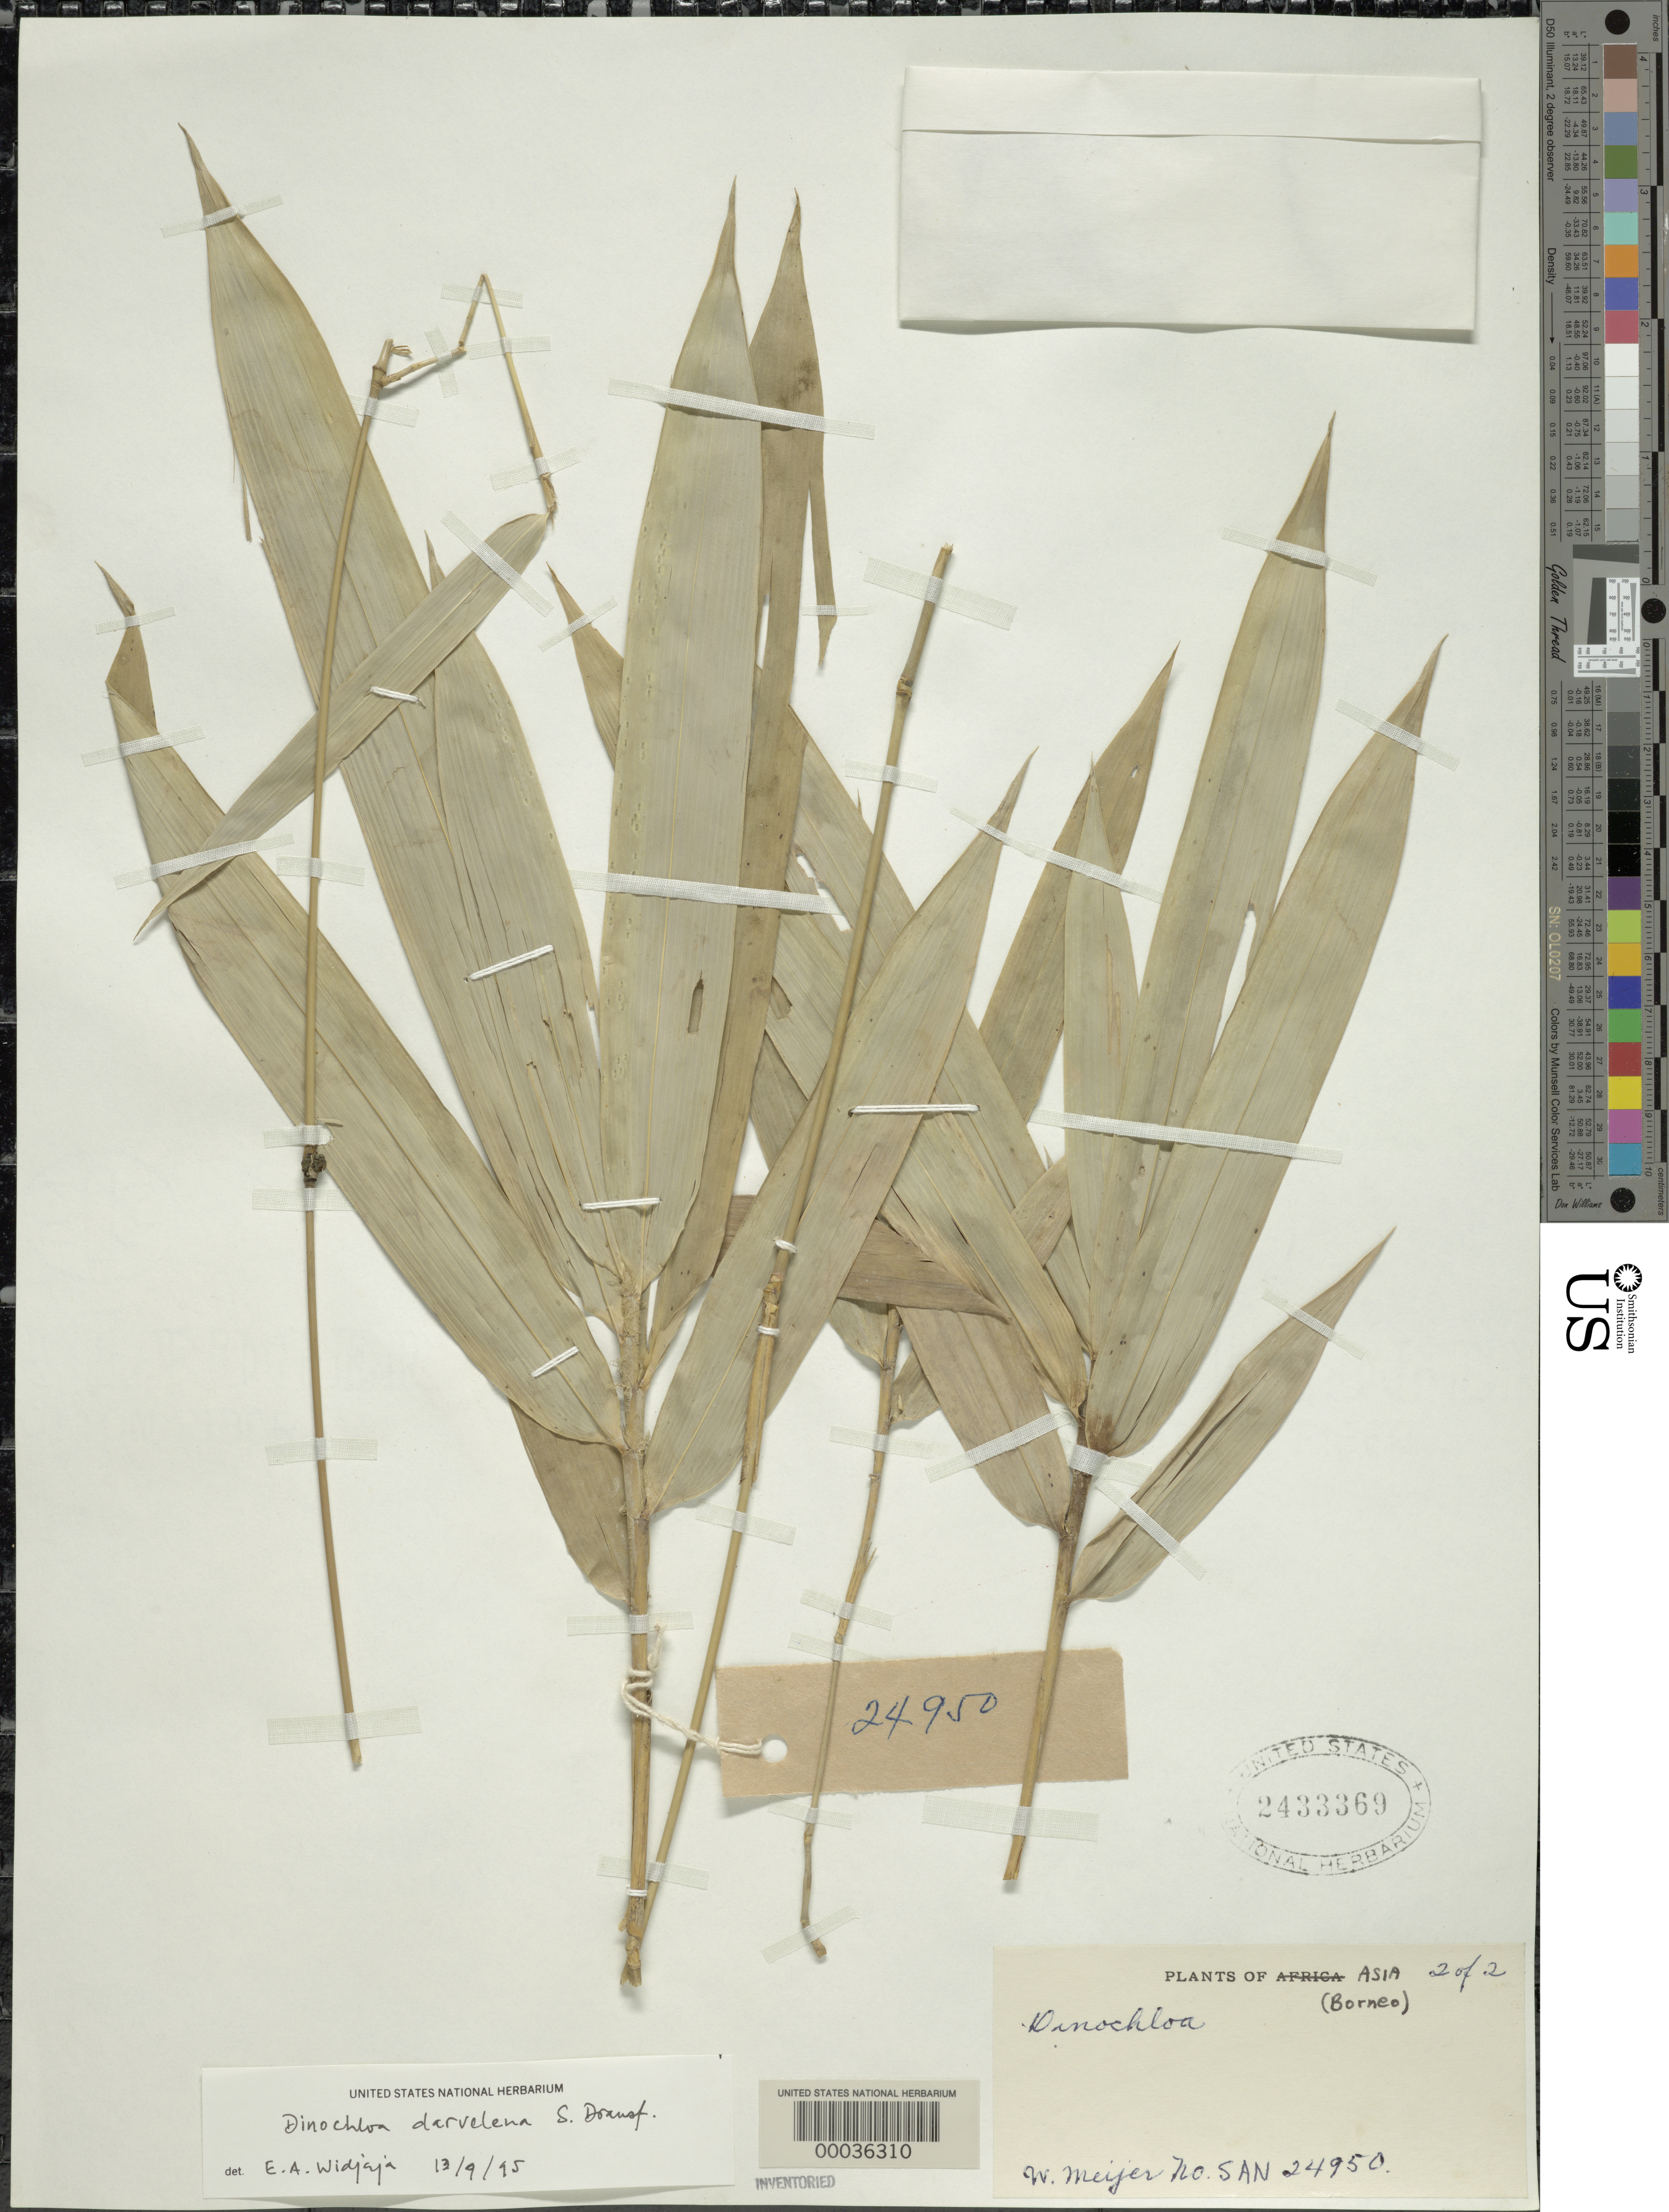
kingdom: Plantae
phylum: Tracheophyta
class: Liliopsida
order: Poales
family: Poaceae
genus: Dinochloa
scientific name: Dinochloa darvelena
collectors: W. Meijer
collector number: San 24950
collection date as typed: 29 Apr 1961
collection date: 1961-04-29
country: Malaysia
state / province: Sabah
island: Borneo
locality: Lahad datu, pulau lakar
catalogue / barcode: US 2433369